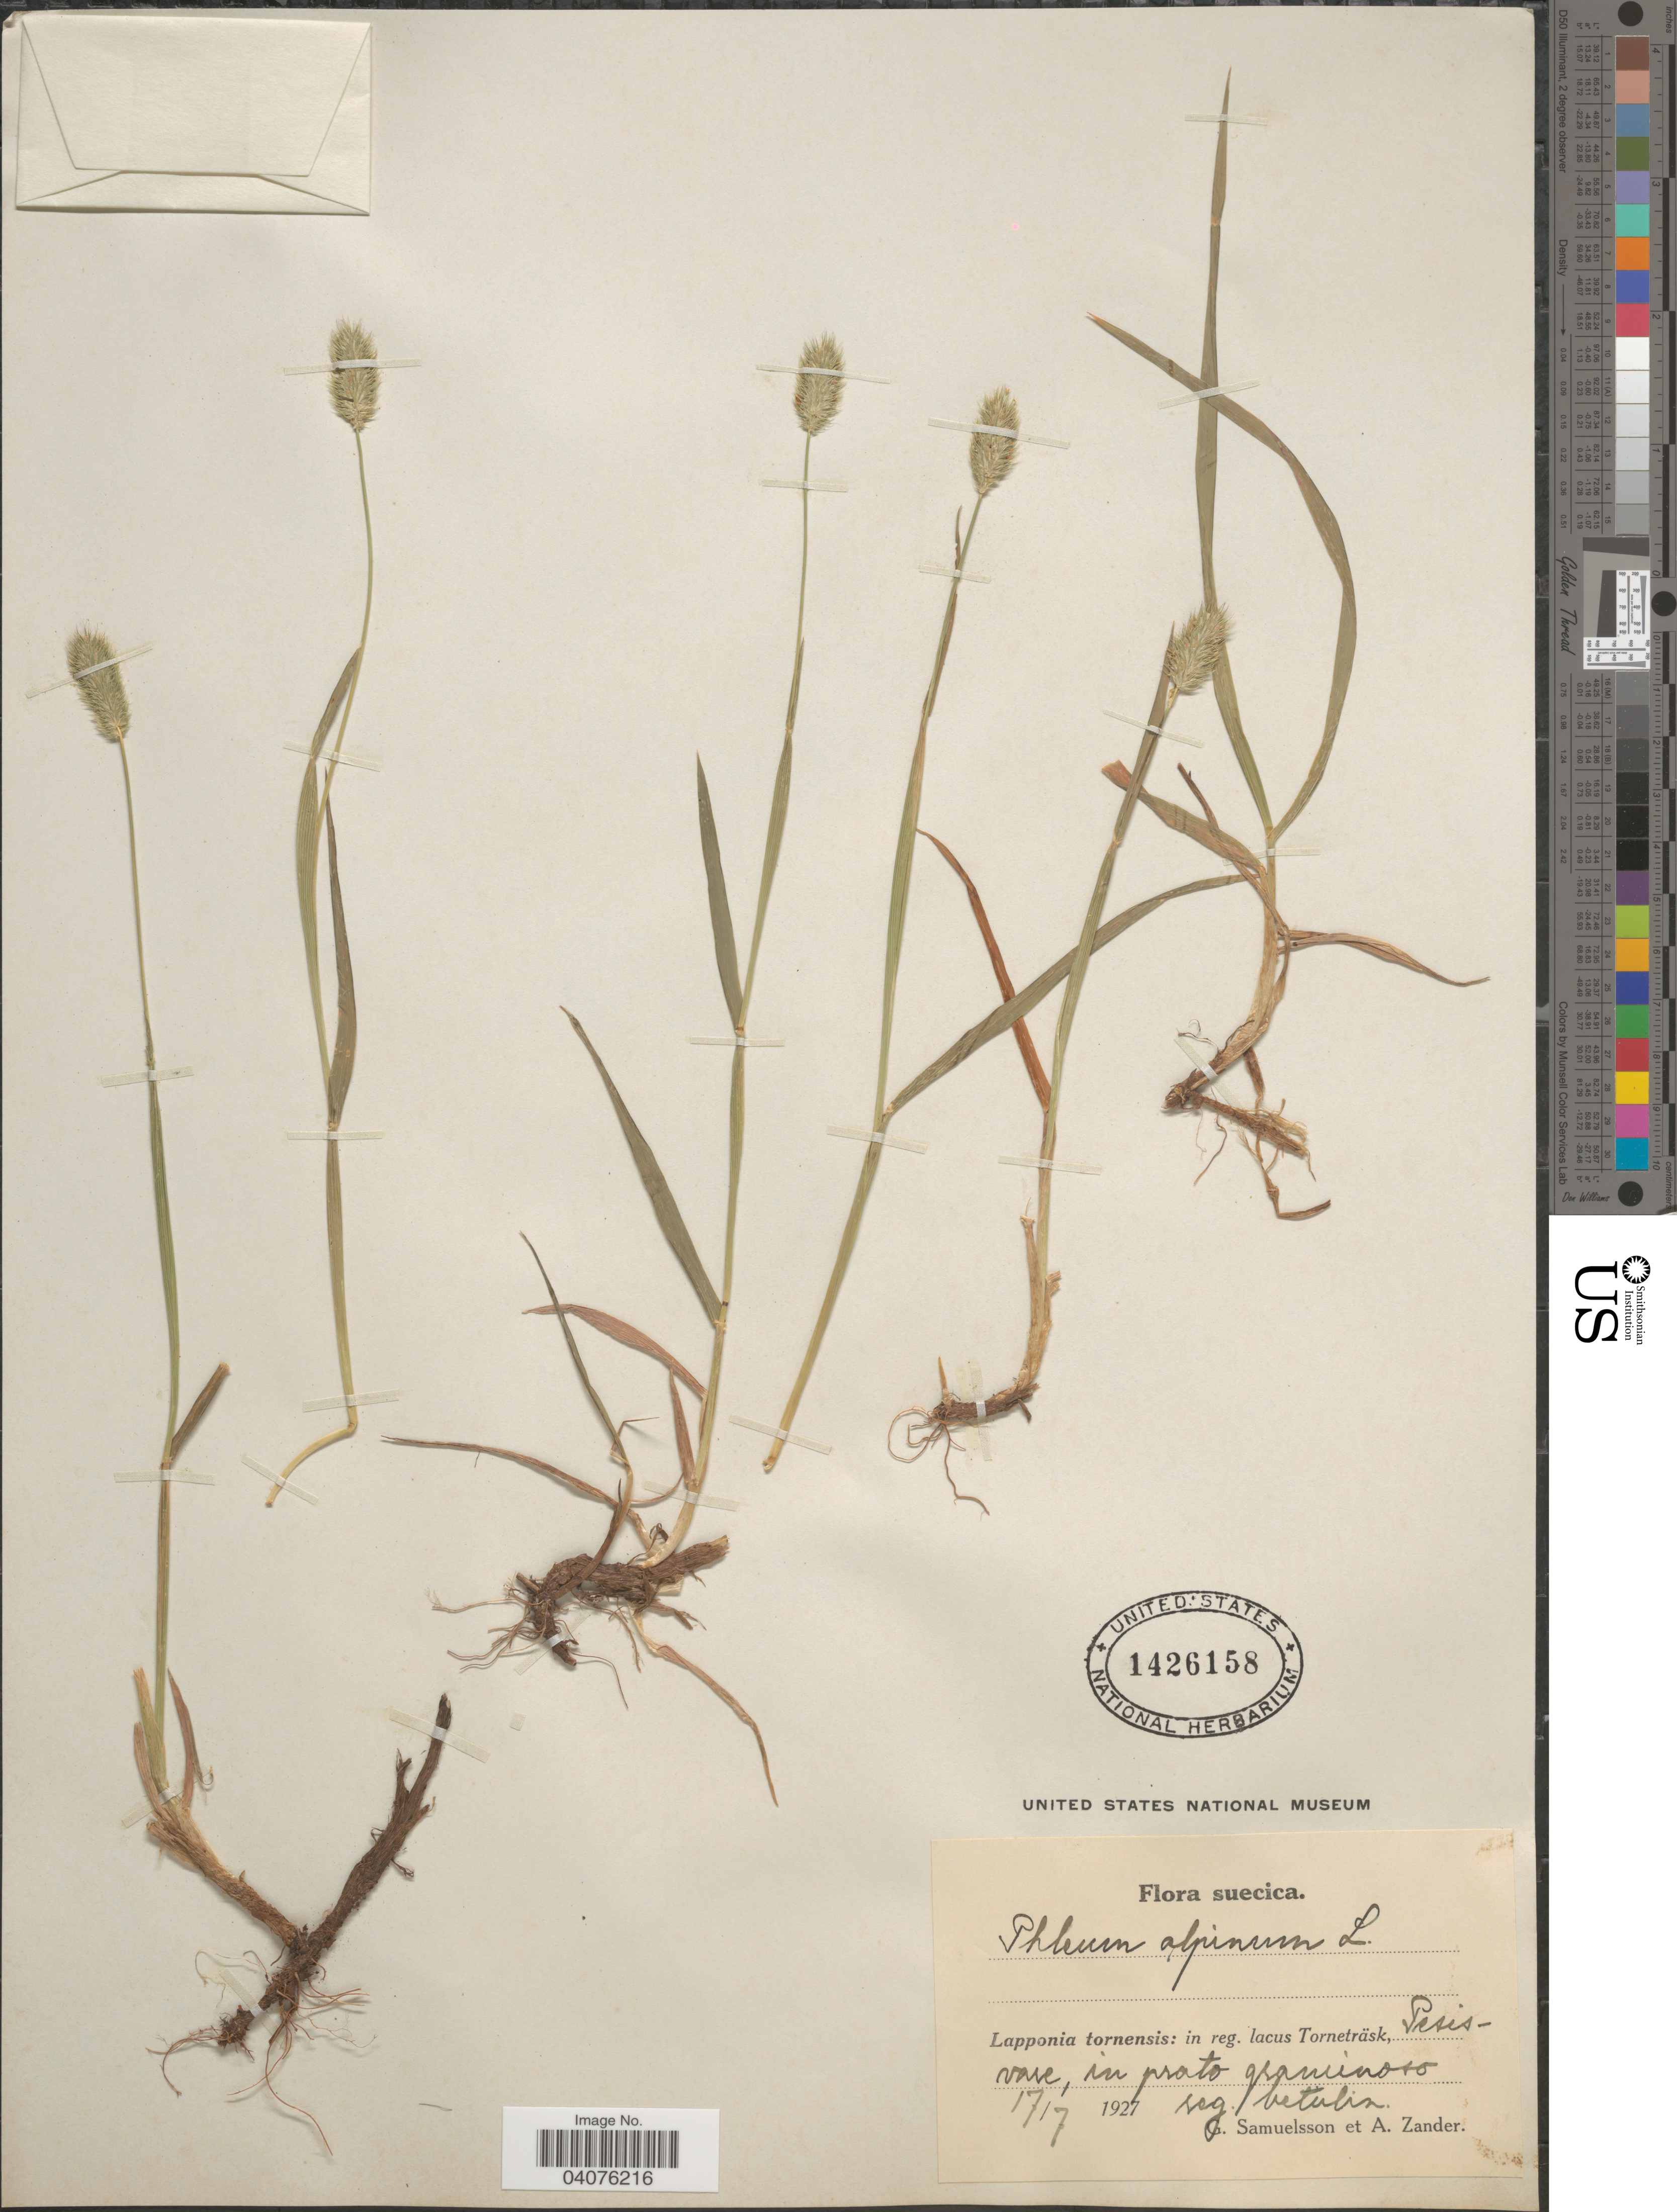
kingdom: Plantae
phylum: Tracheophyta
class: Liliopsida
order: Poales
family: Poaceae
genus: Phleum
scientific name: Phleum alpinum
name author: L.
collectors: G. Samuelsson & A. Zander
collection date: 1927-07-17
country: Sweden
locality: Lapponia tornensis: in reg. lacus Torneträsk, Pesisvare, in prato graminoso. reg. betulin.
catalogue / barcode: US 1426158